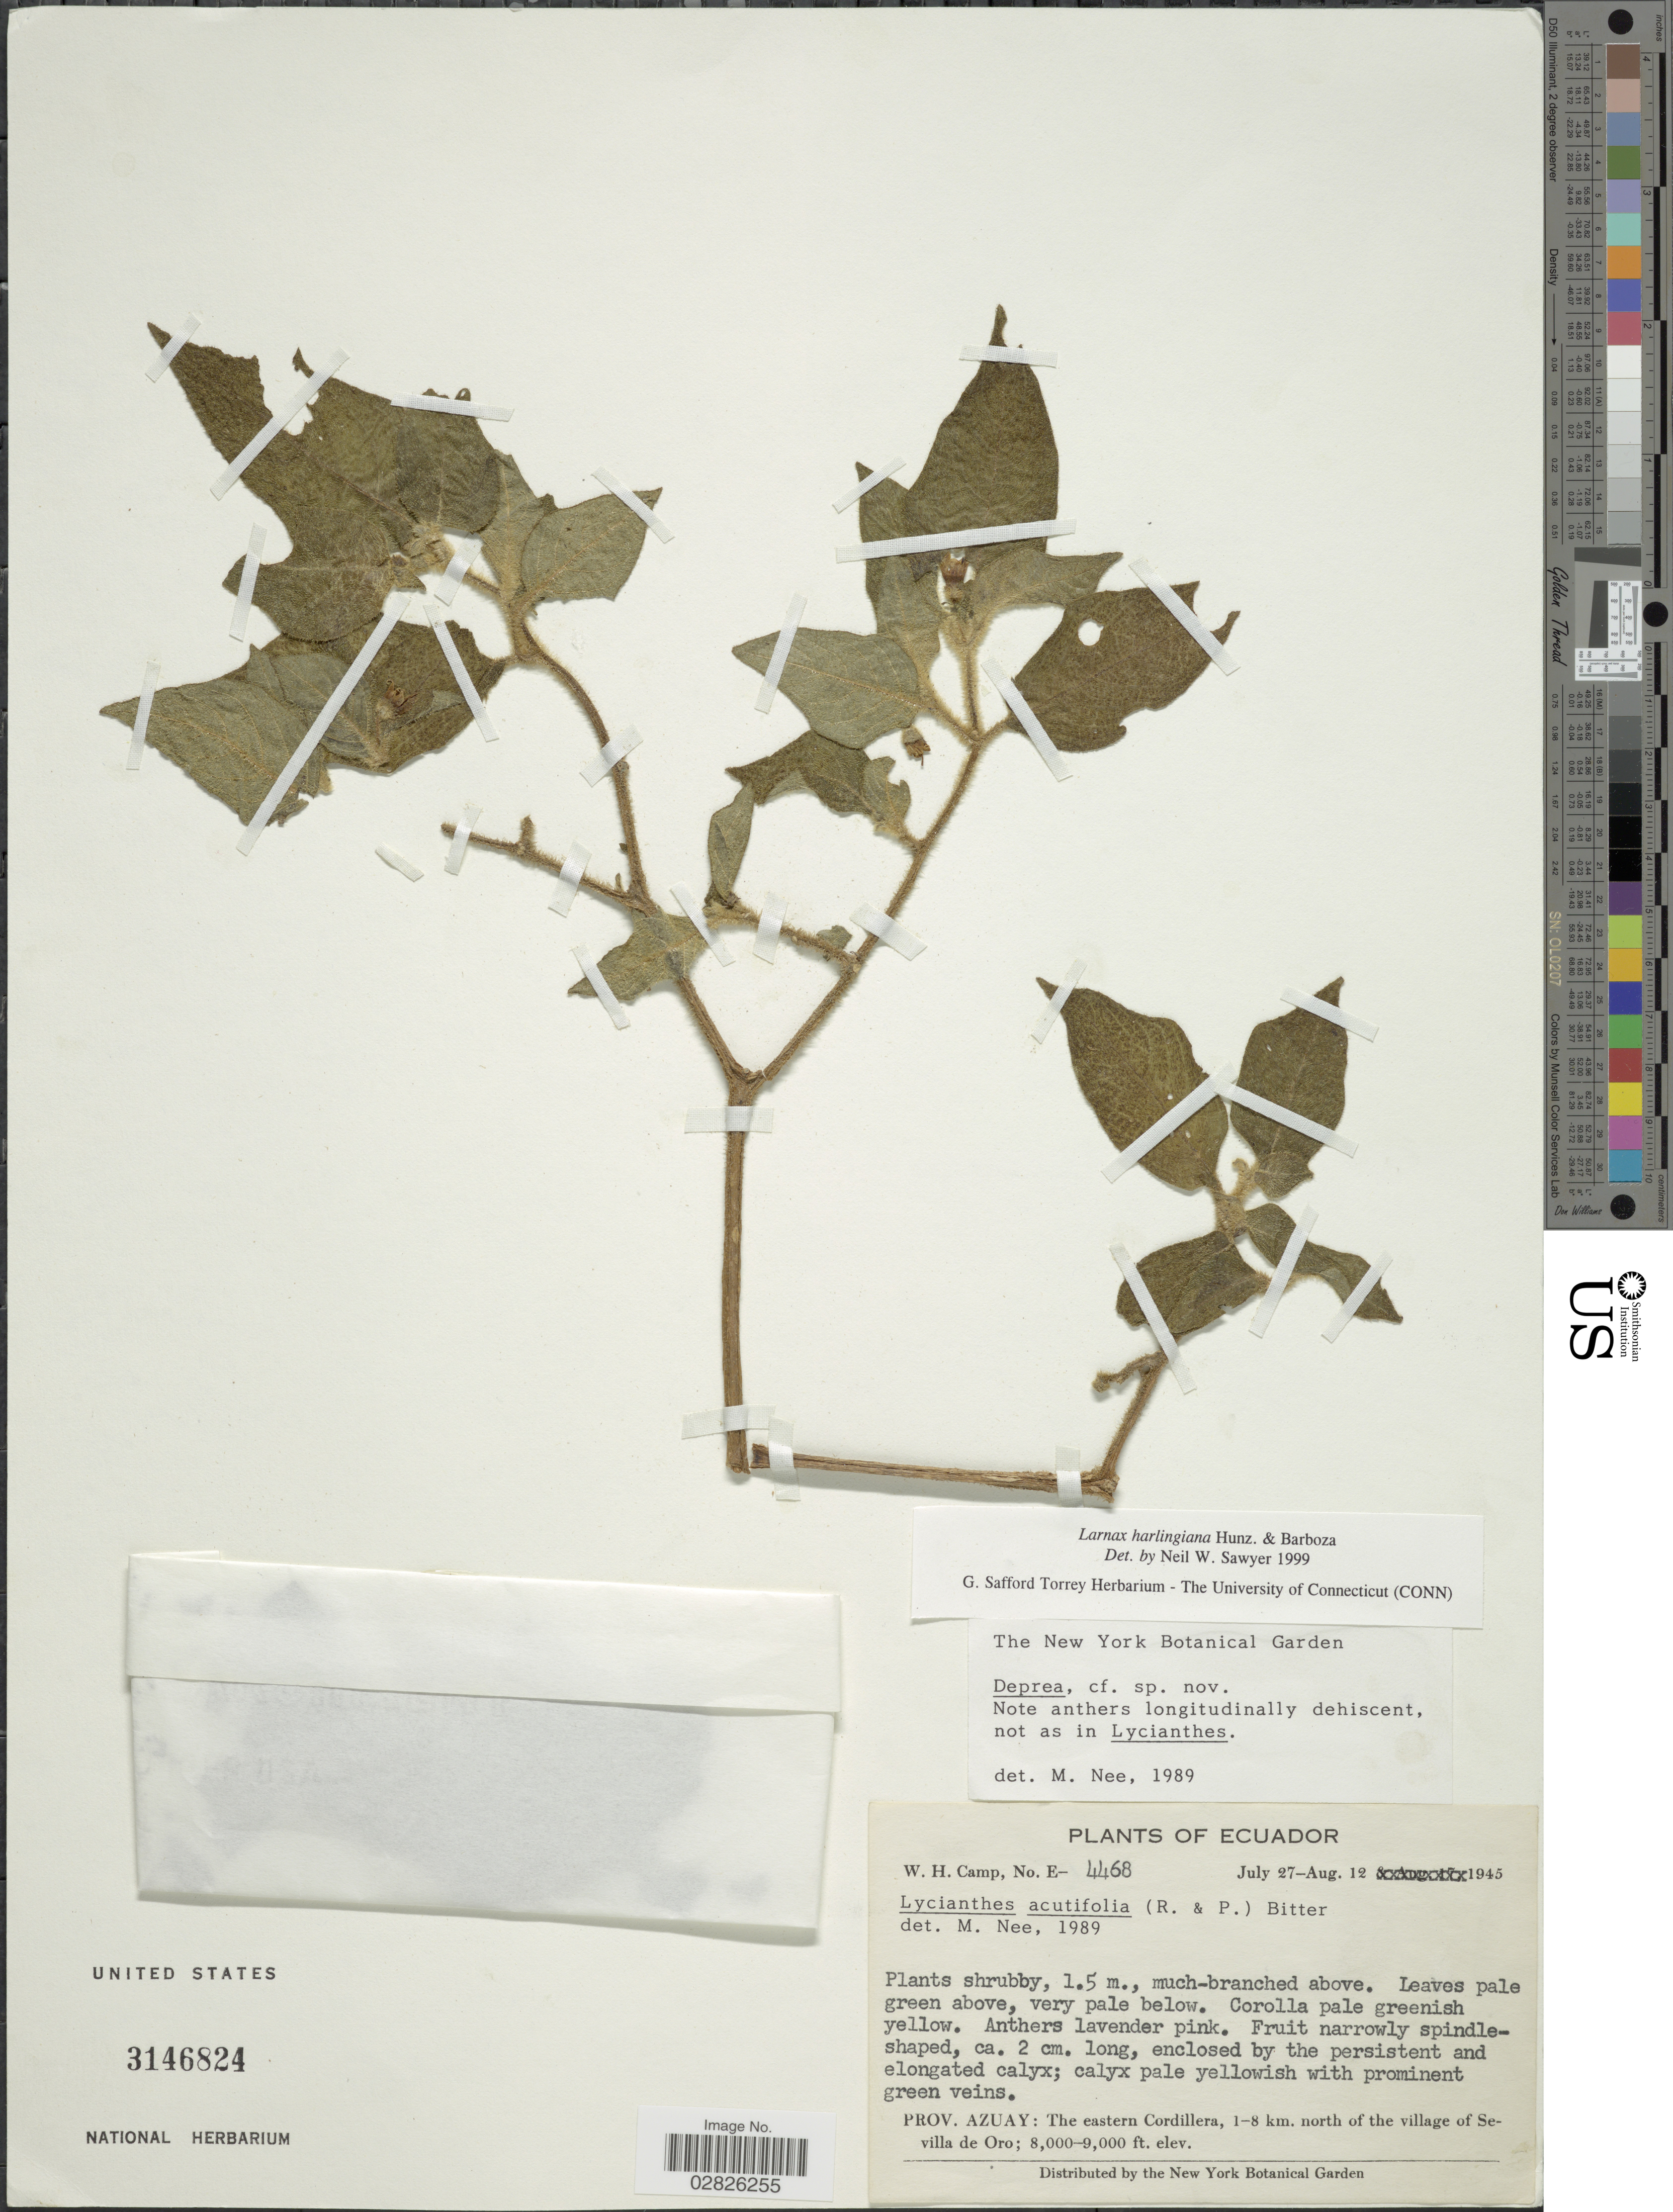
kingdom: Plantae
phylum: Tracheophyta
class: Magnoliopsida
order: Solanales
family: Solanaceae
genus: Larnax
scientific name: Larnax harlingiana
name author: Hunz. & Barboza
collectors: W. H. Camp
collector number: E-4468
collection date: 1945-07-27/1945-08-12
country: Ecuador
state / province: Azuay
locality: Prov. Azuay: The eastern Cordillera, 1-8 km. north of the village of Sevilla de Oro.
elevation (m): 2438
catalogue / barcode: US 3146824